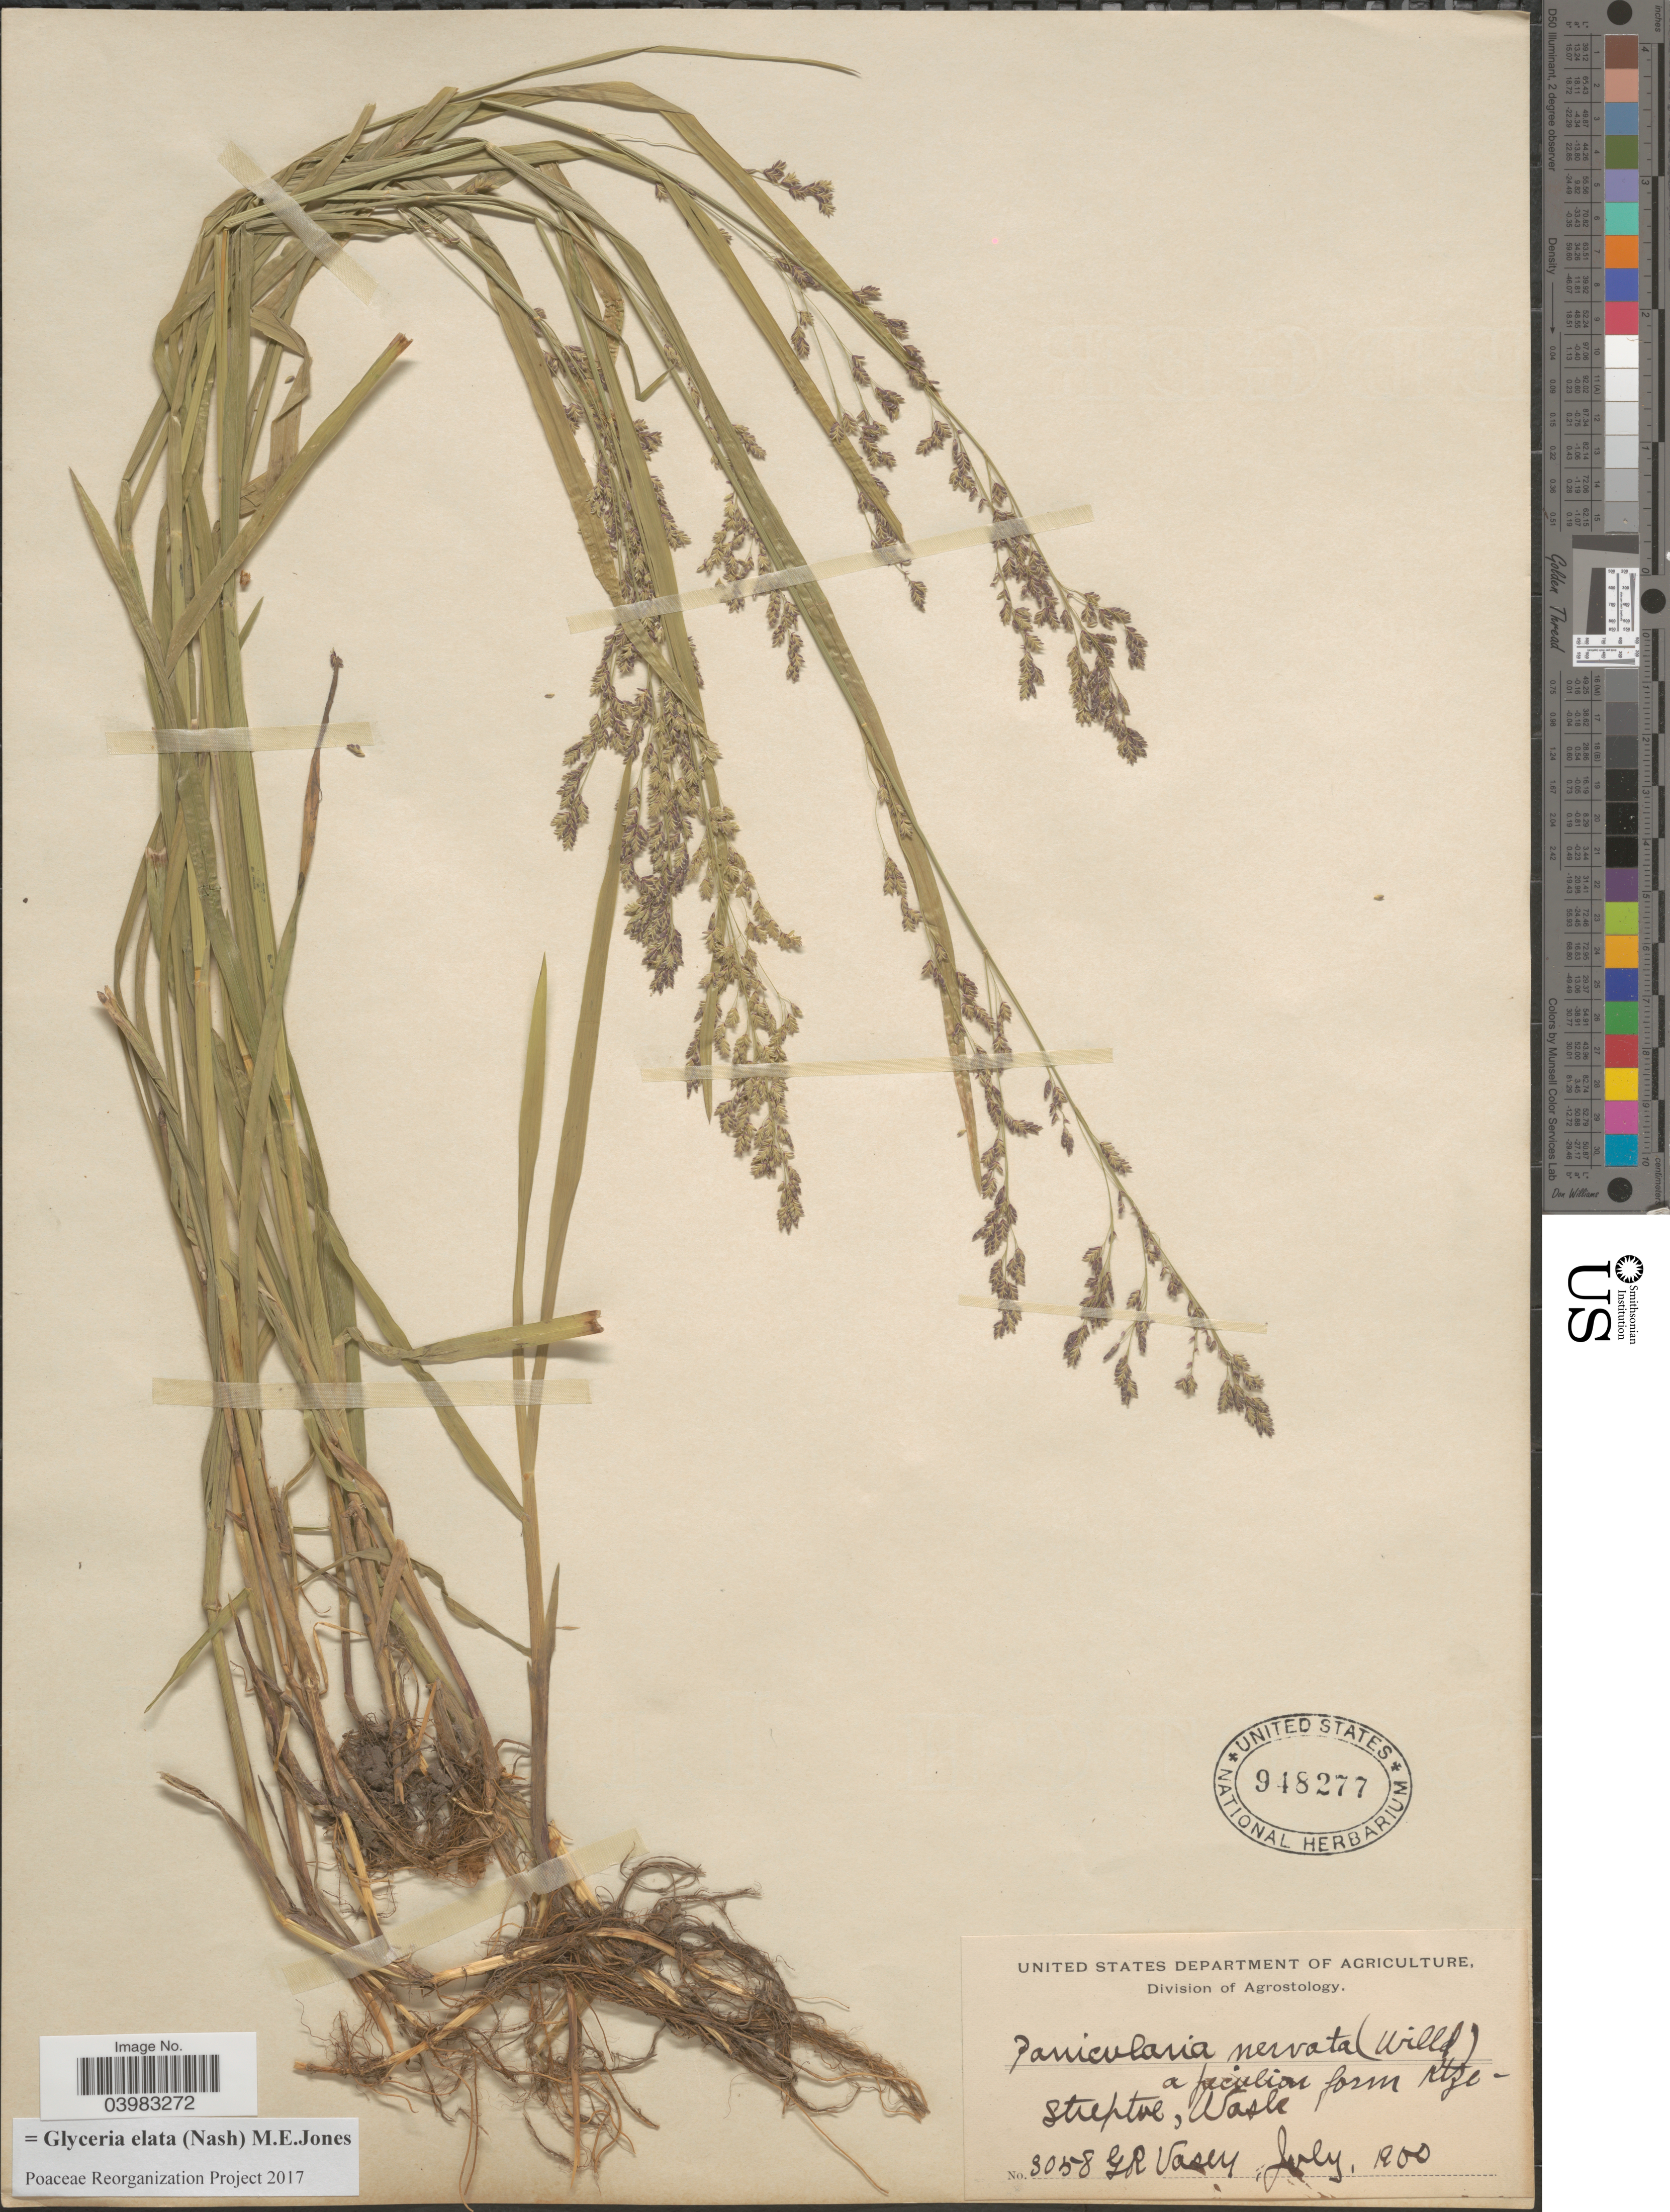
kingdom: Plantae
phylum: Tracheophyta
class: Liliopsida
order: Poales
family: Poaceae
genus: Glyceria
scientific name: Glyceria elata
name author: (Nash) M.E. Jones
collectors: G. R. Vasey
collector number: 3058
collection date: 1900-07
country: United States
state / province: Washington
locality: Streptoe.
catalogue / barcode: US 948277